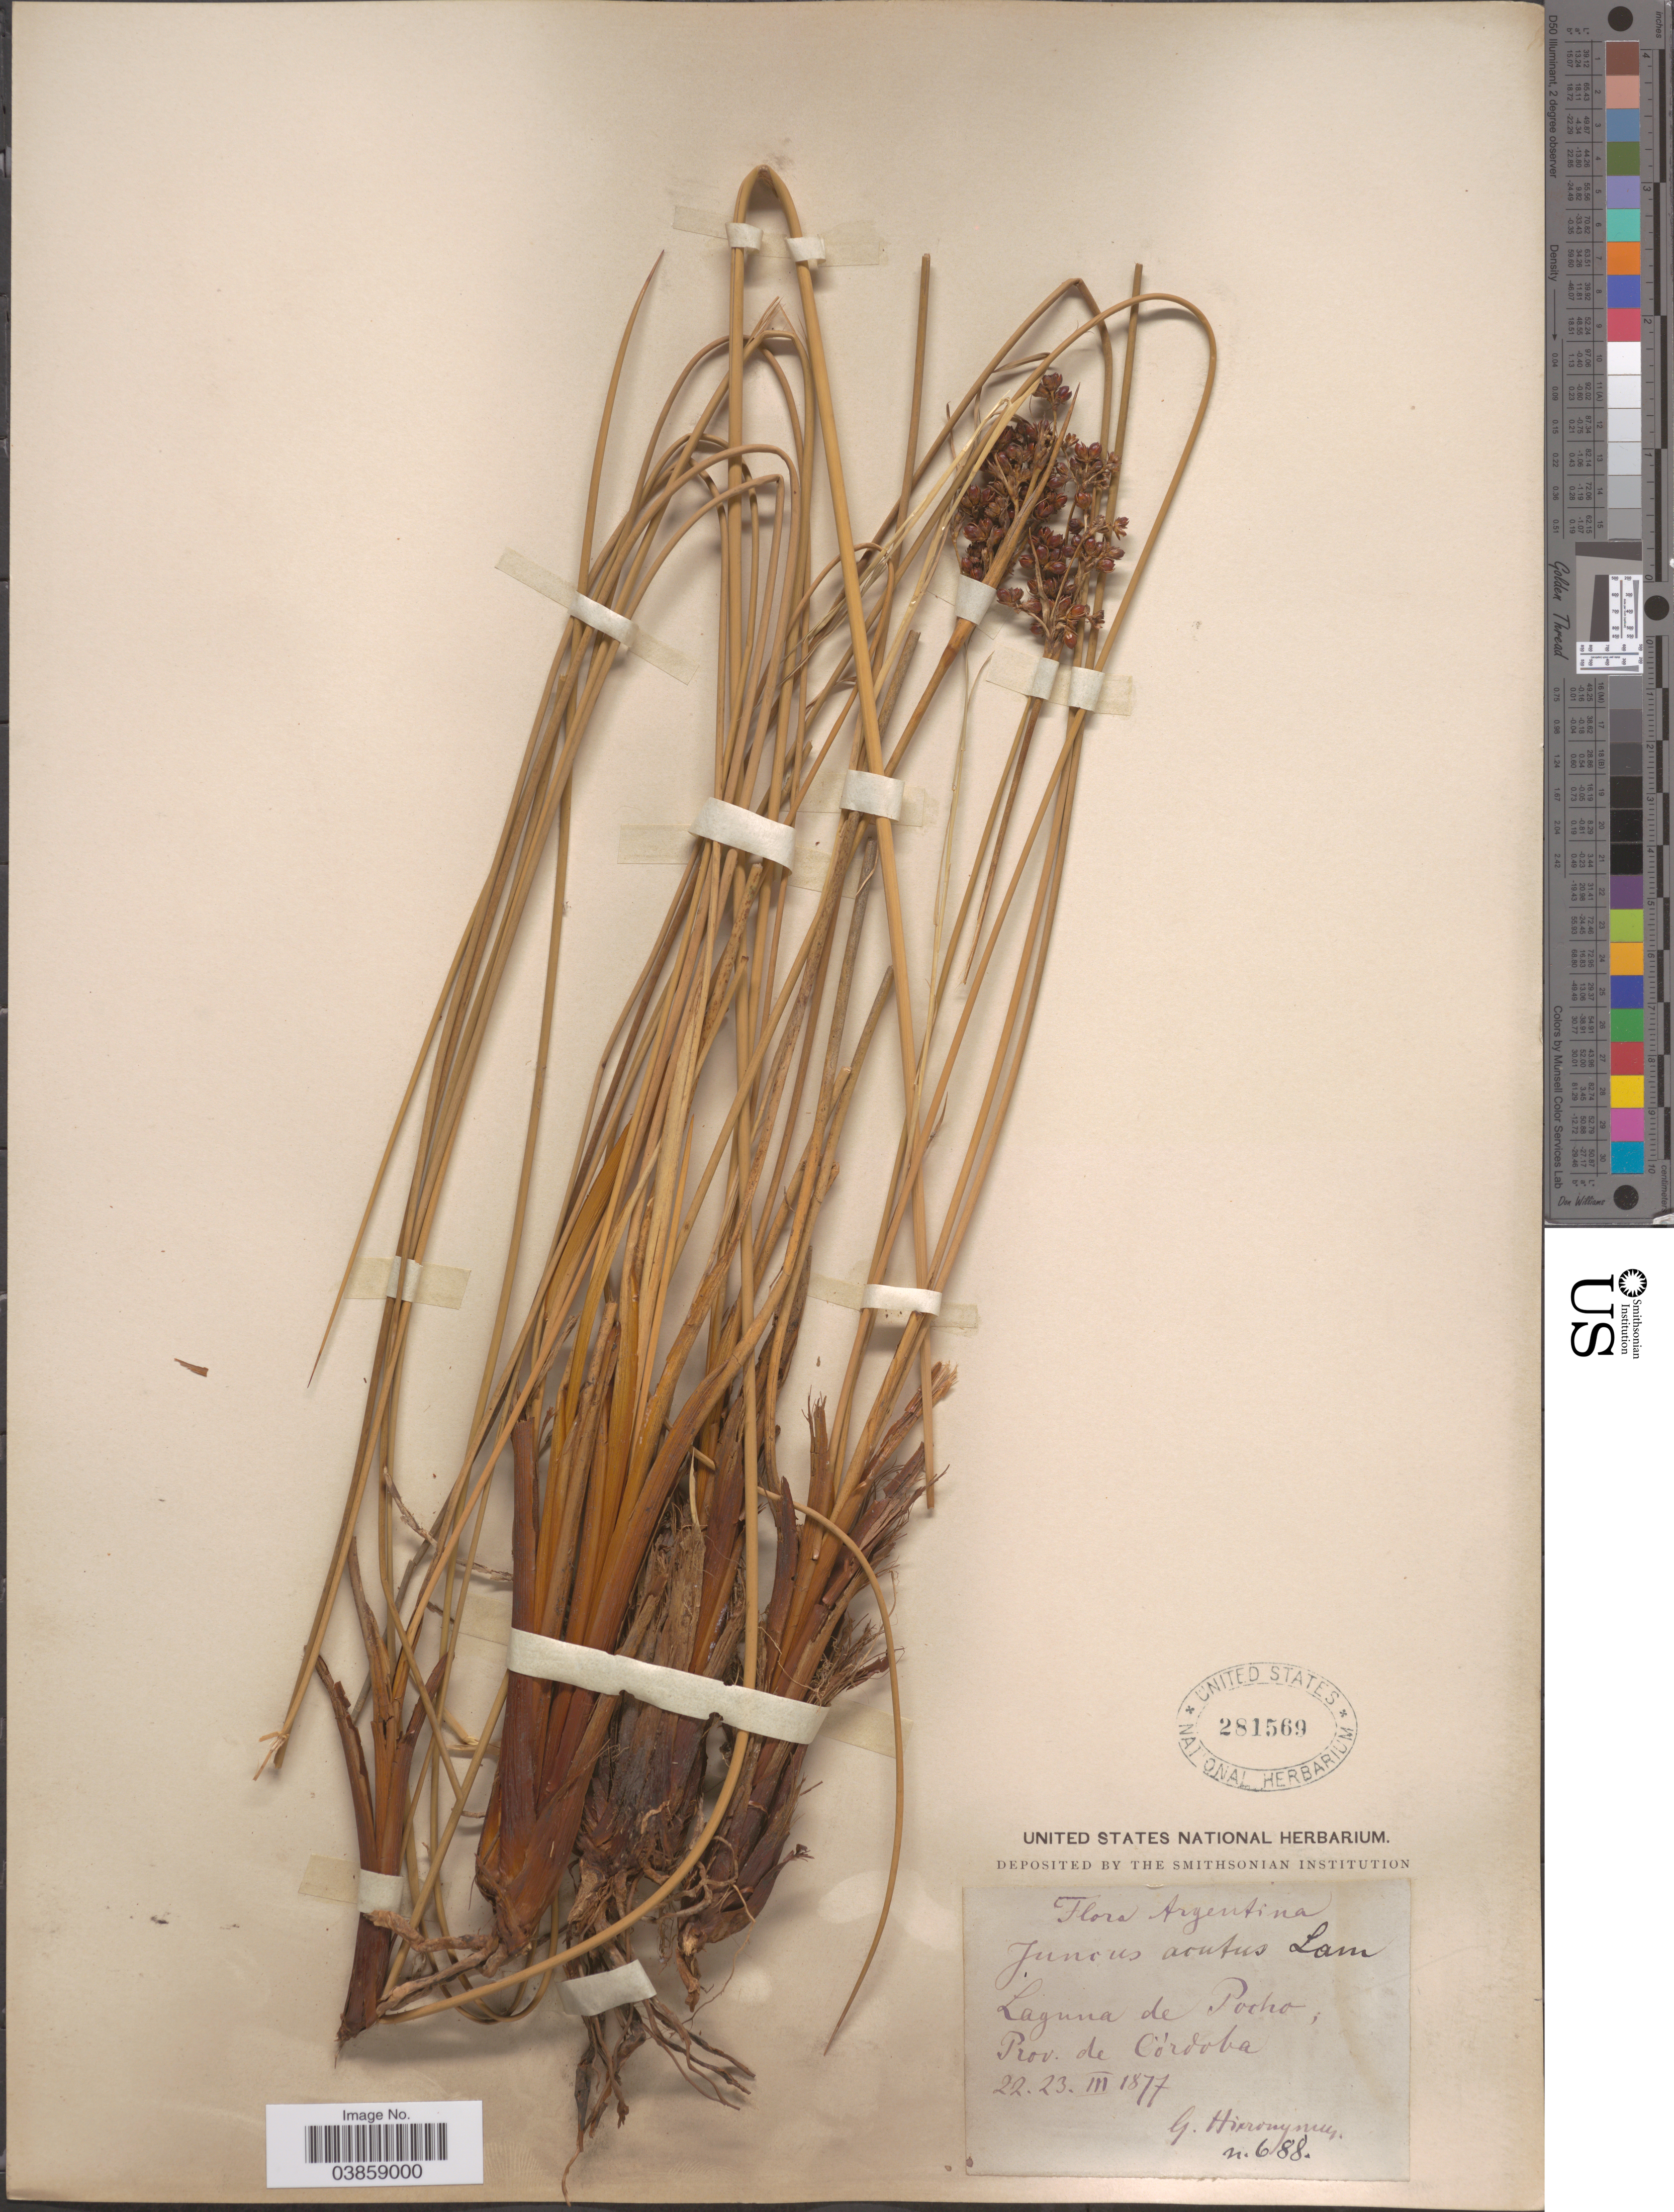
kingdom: Plantae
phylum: Tracheophyta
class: Liliopsida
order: Poales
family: Juncaceae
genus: Juncus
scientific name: Juncus acutus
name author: L.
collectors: G. H. Hieronymus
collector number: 688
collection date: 1877-03-22/1877-03-23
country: Argentina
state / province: Cordoba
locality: Laguna de Pocho.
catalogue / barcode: US 281569